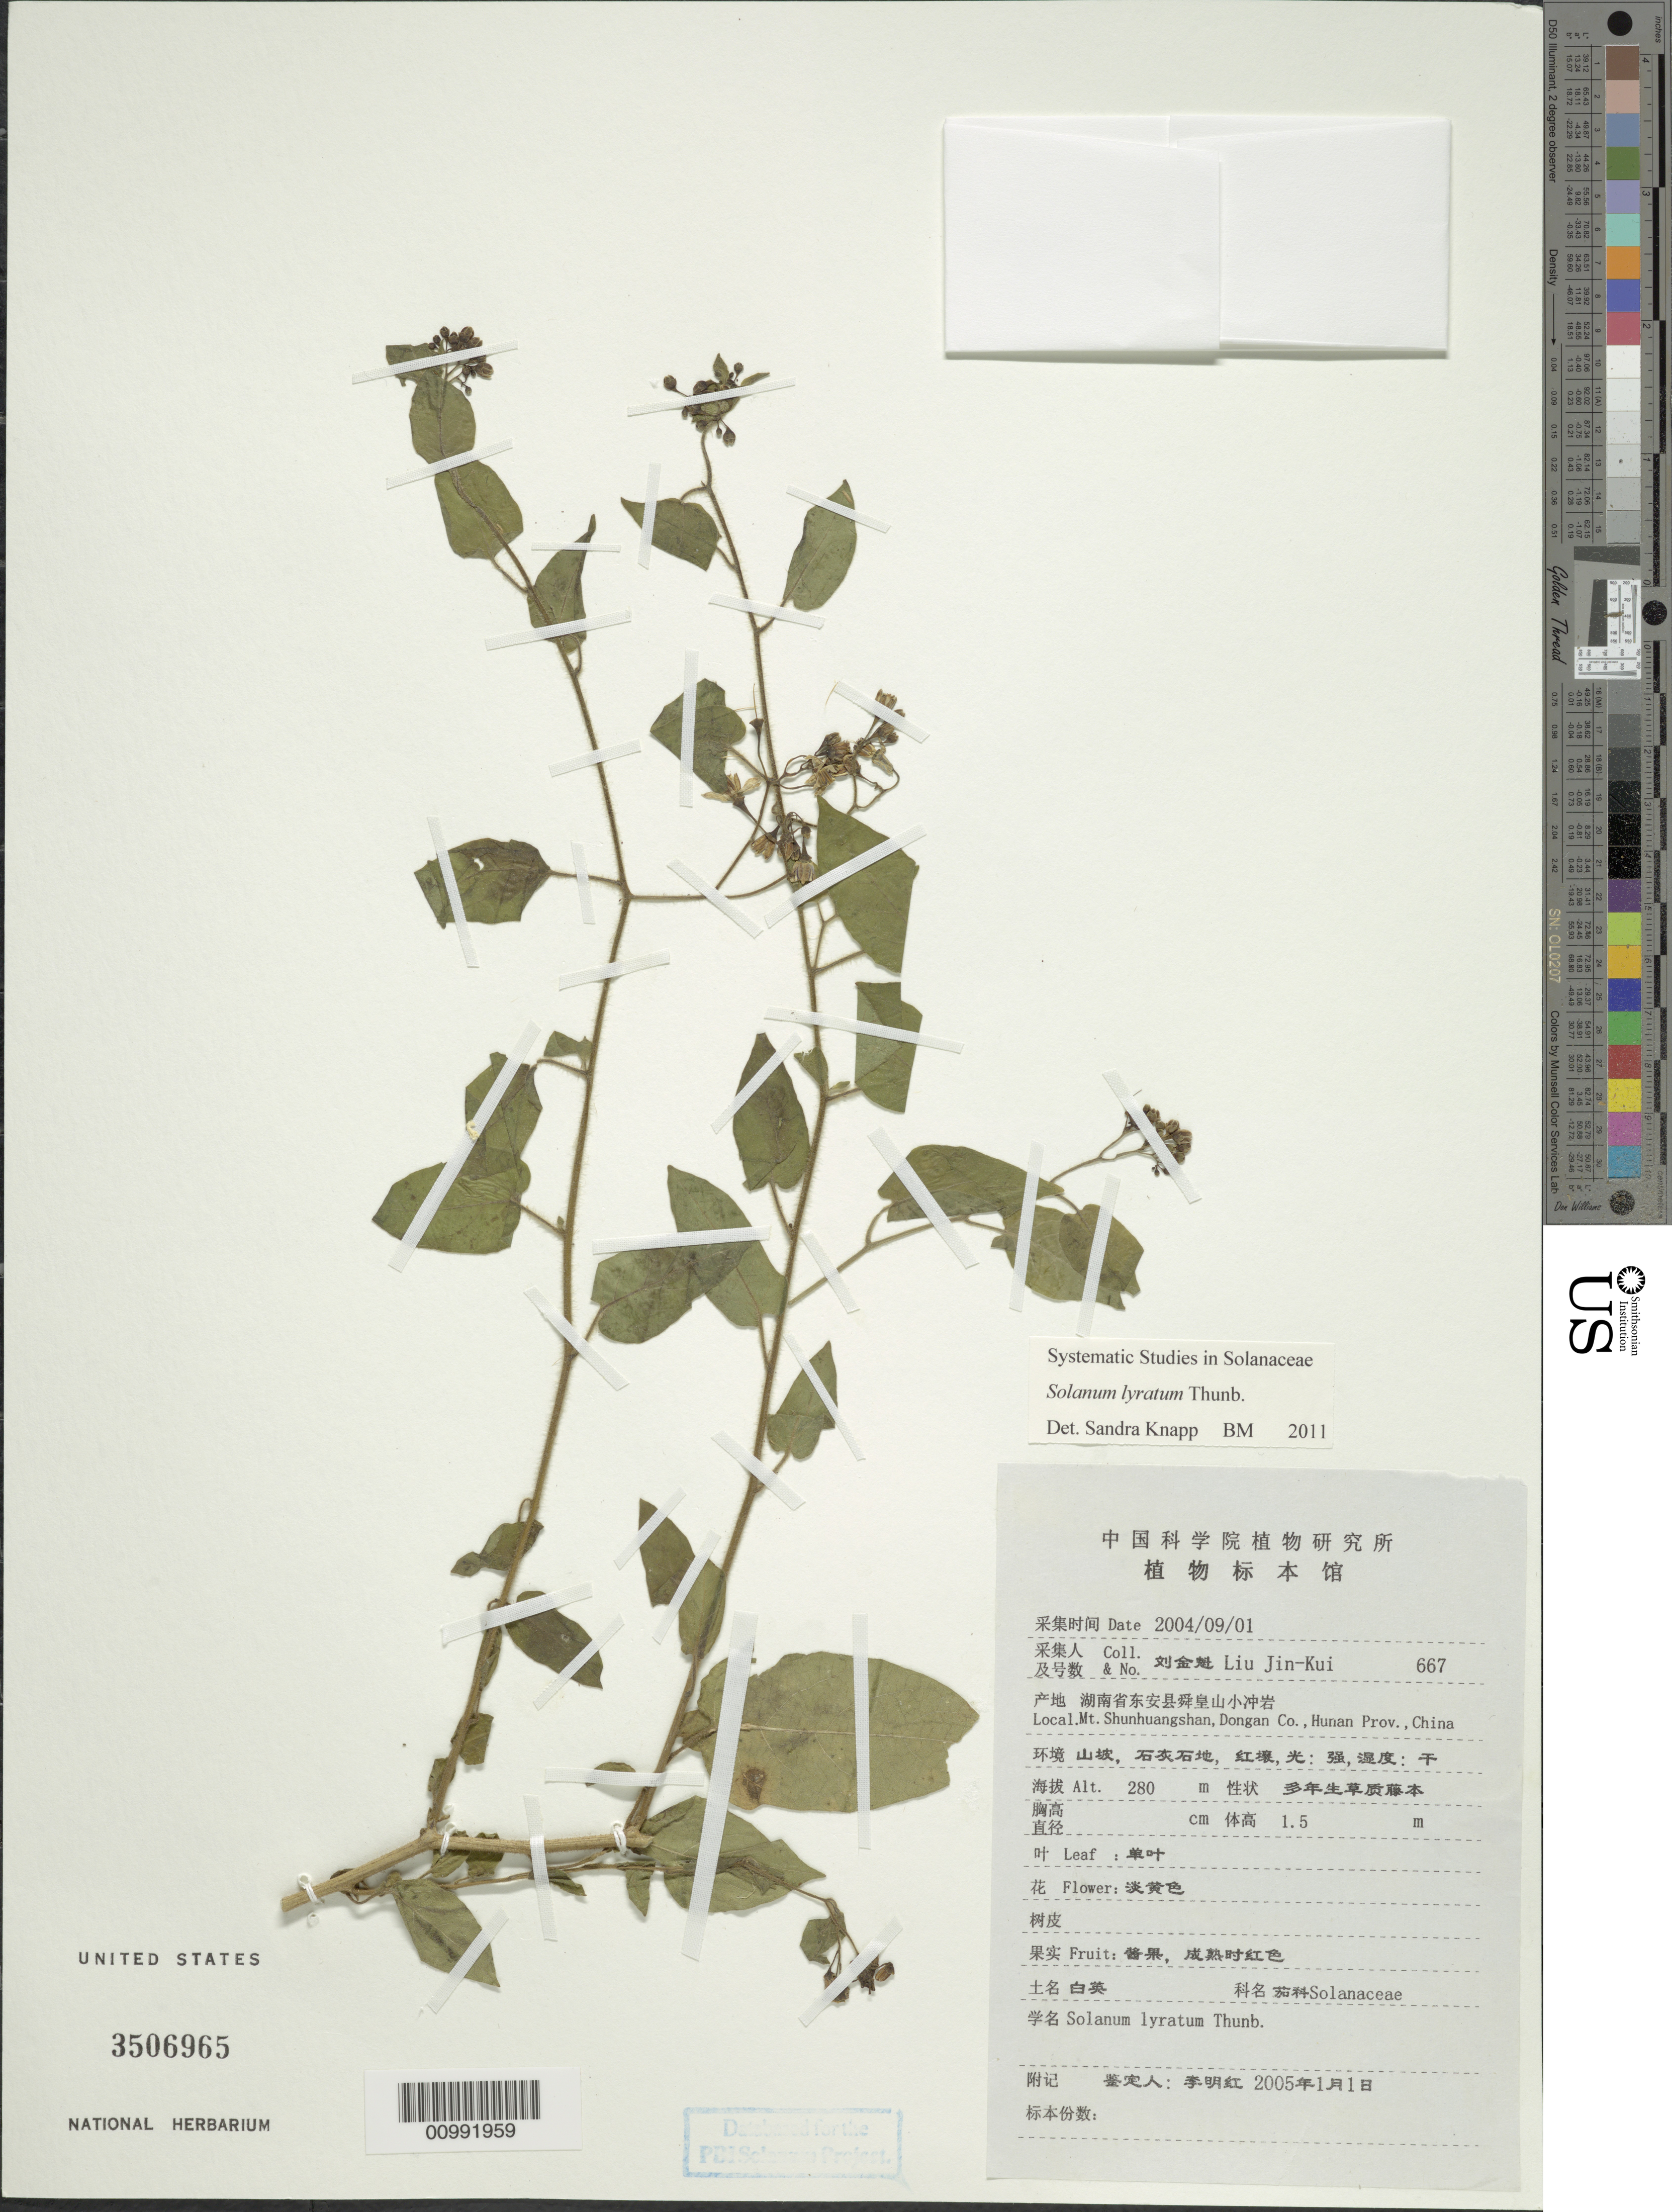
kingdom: Plantae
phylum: Tracheophyta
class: Magnoliopsida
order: Solanales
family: Solanaceae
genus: Solanum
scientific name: Solanum lyratum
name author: Thunb.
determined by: Knapp, S. D.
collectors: Liu Jin-Kui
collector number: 667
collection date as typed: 1 Sep 2004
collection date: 2004-09-01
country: China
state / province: Hunan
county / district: Dongan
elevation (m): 280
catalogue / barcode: US 3506965